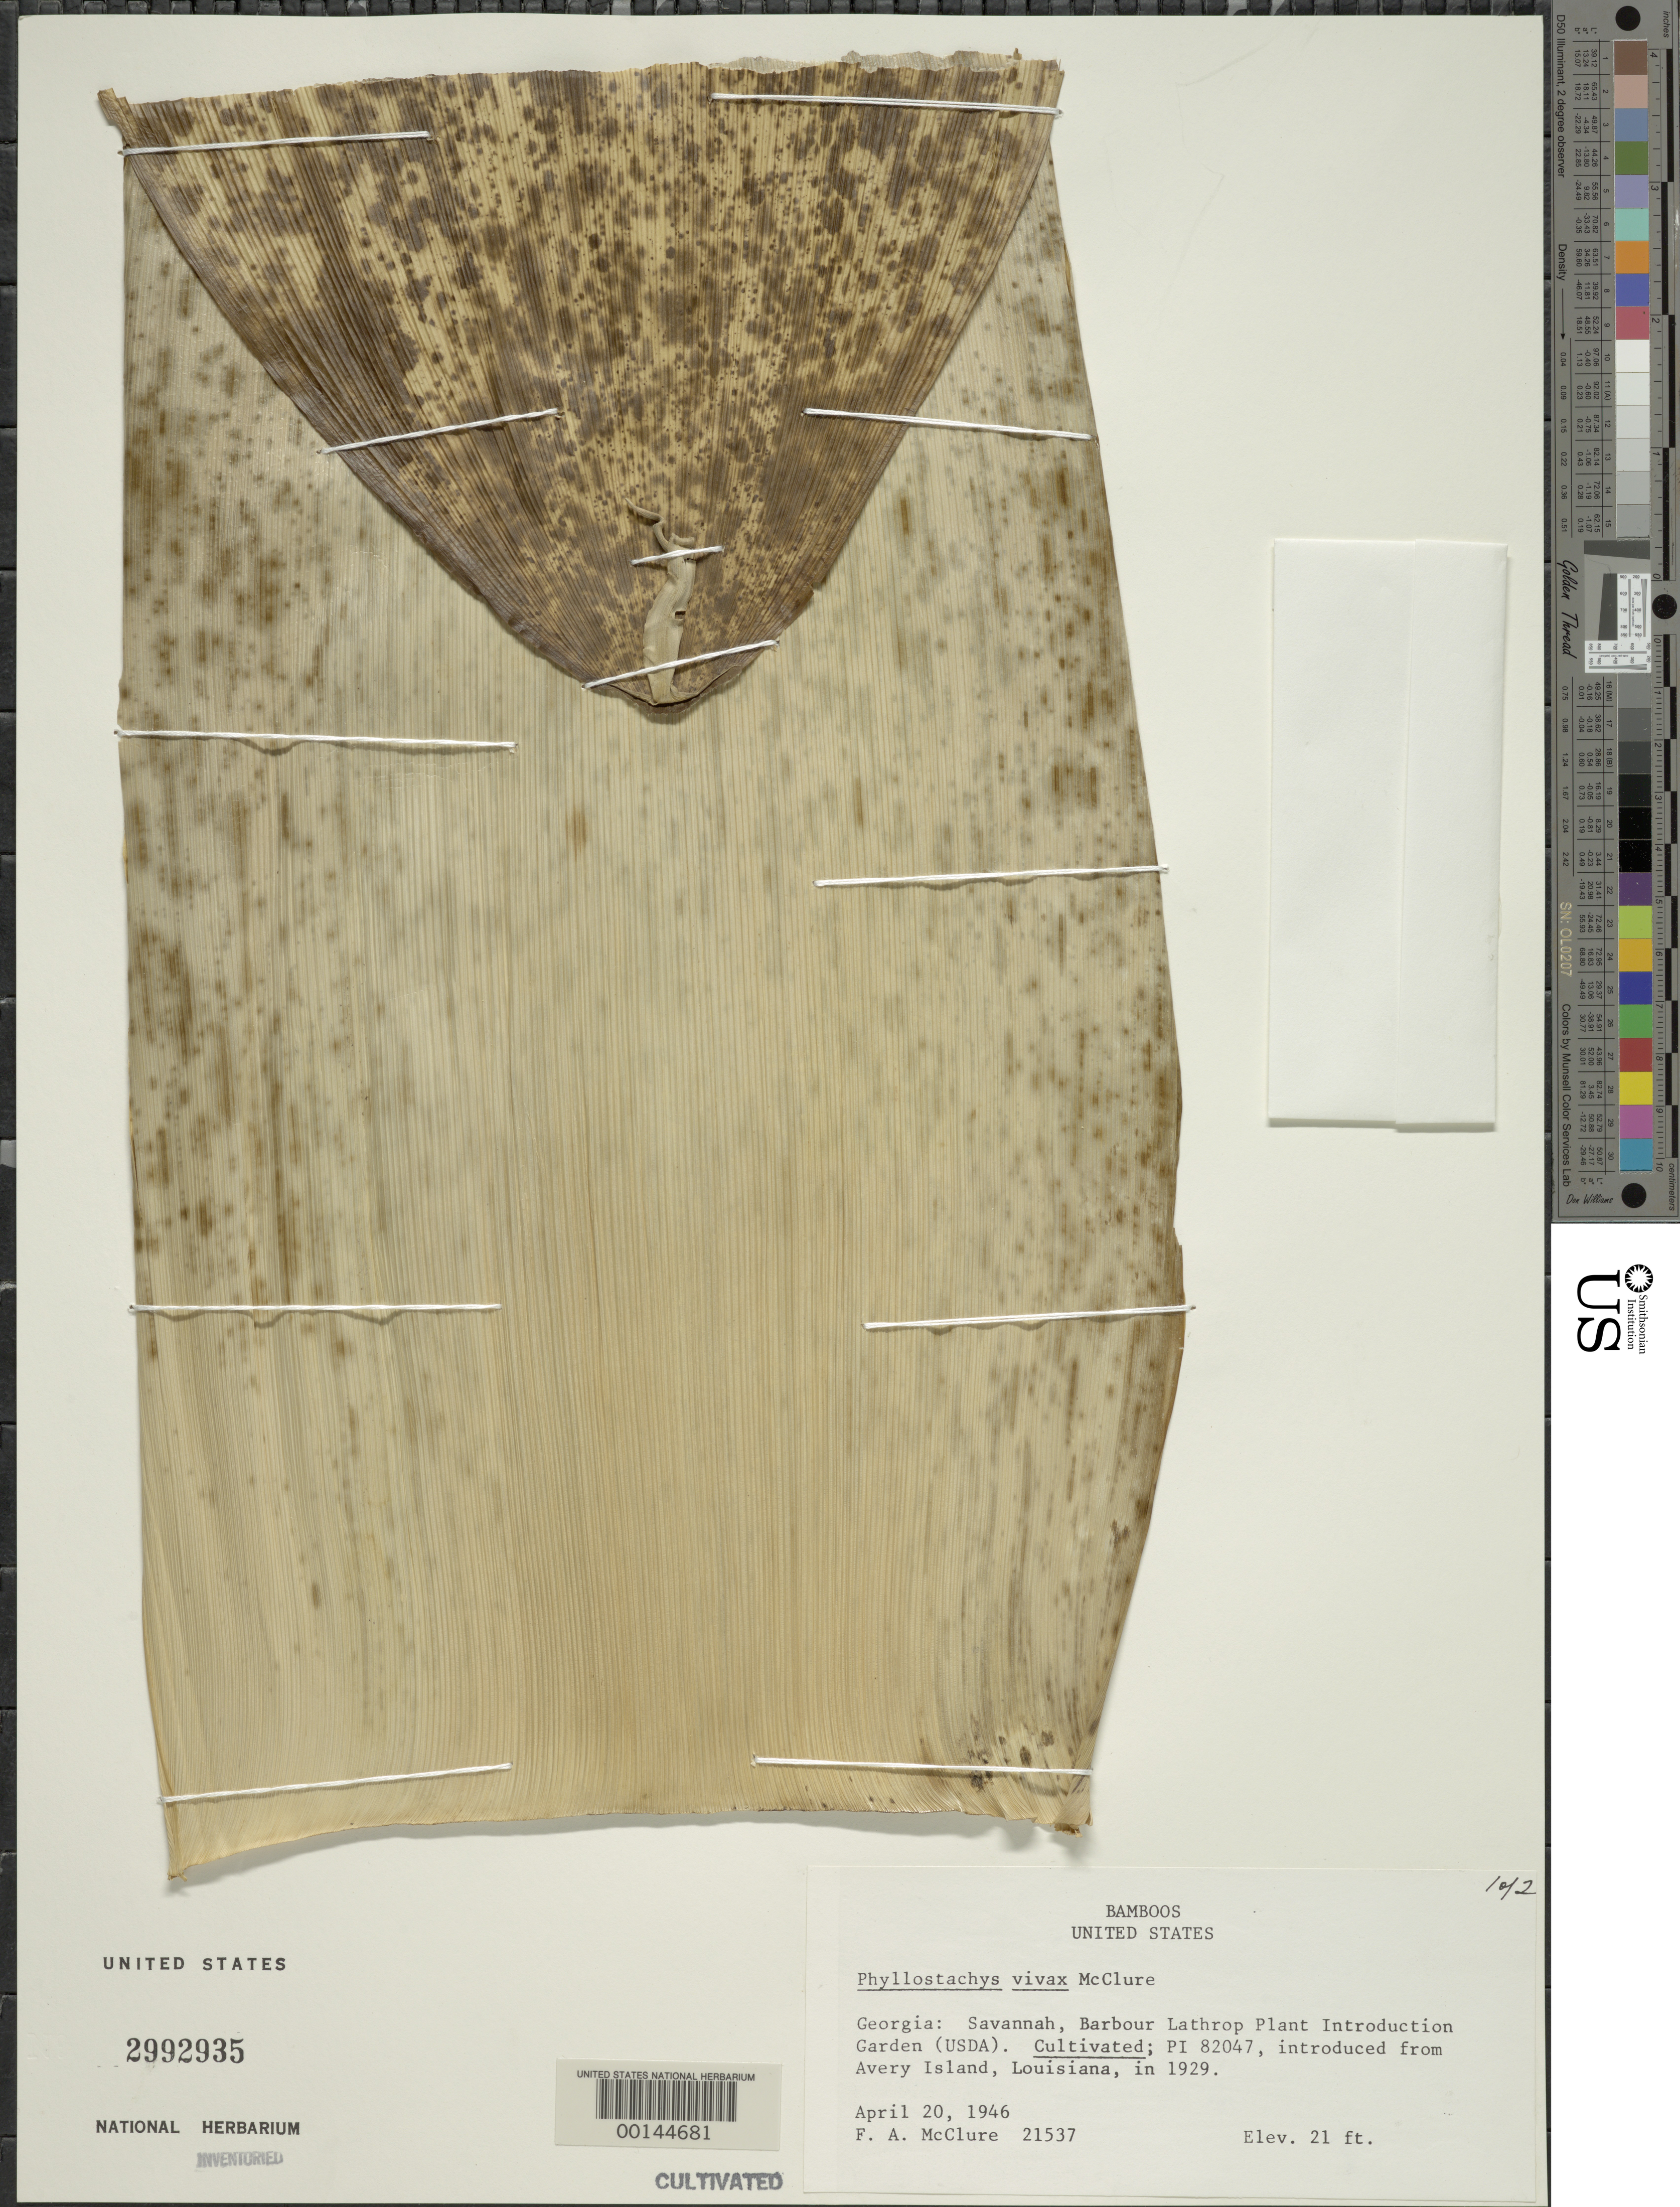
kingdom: Plantae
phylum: Tracheophyta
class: Liliopsida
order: Poales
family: Poaceae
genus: Phyllostachys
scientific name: Phyllostachys vivax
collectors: F. A. McClure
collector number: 21537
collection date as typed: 20 Apr 1946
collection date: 1946-04-20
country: United States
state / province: Georgia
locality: Savannah, barbour lathrop p.i. garden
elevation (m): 6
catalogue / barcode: US 2992935